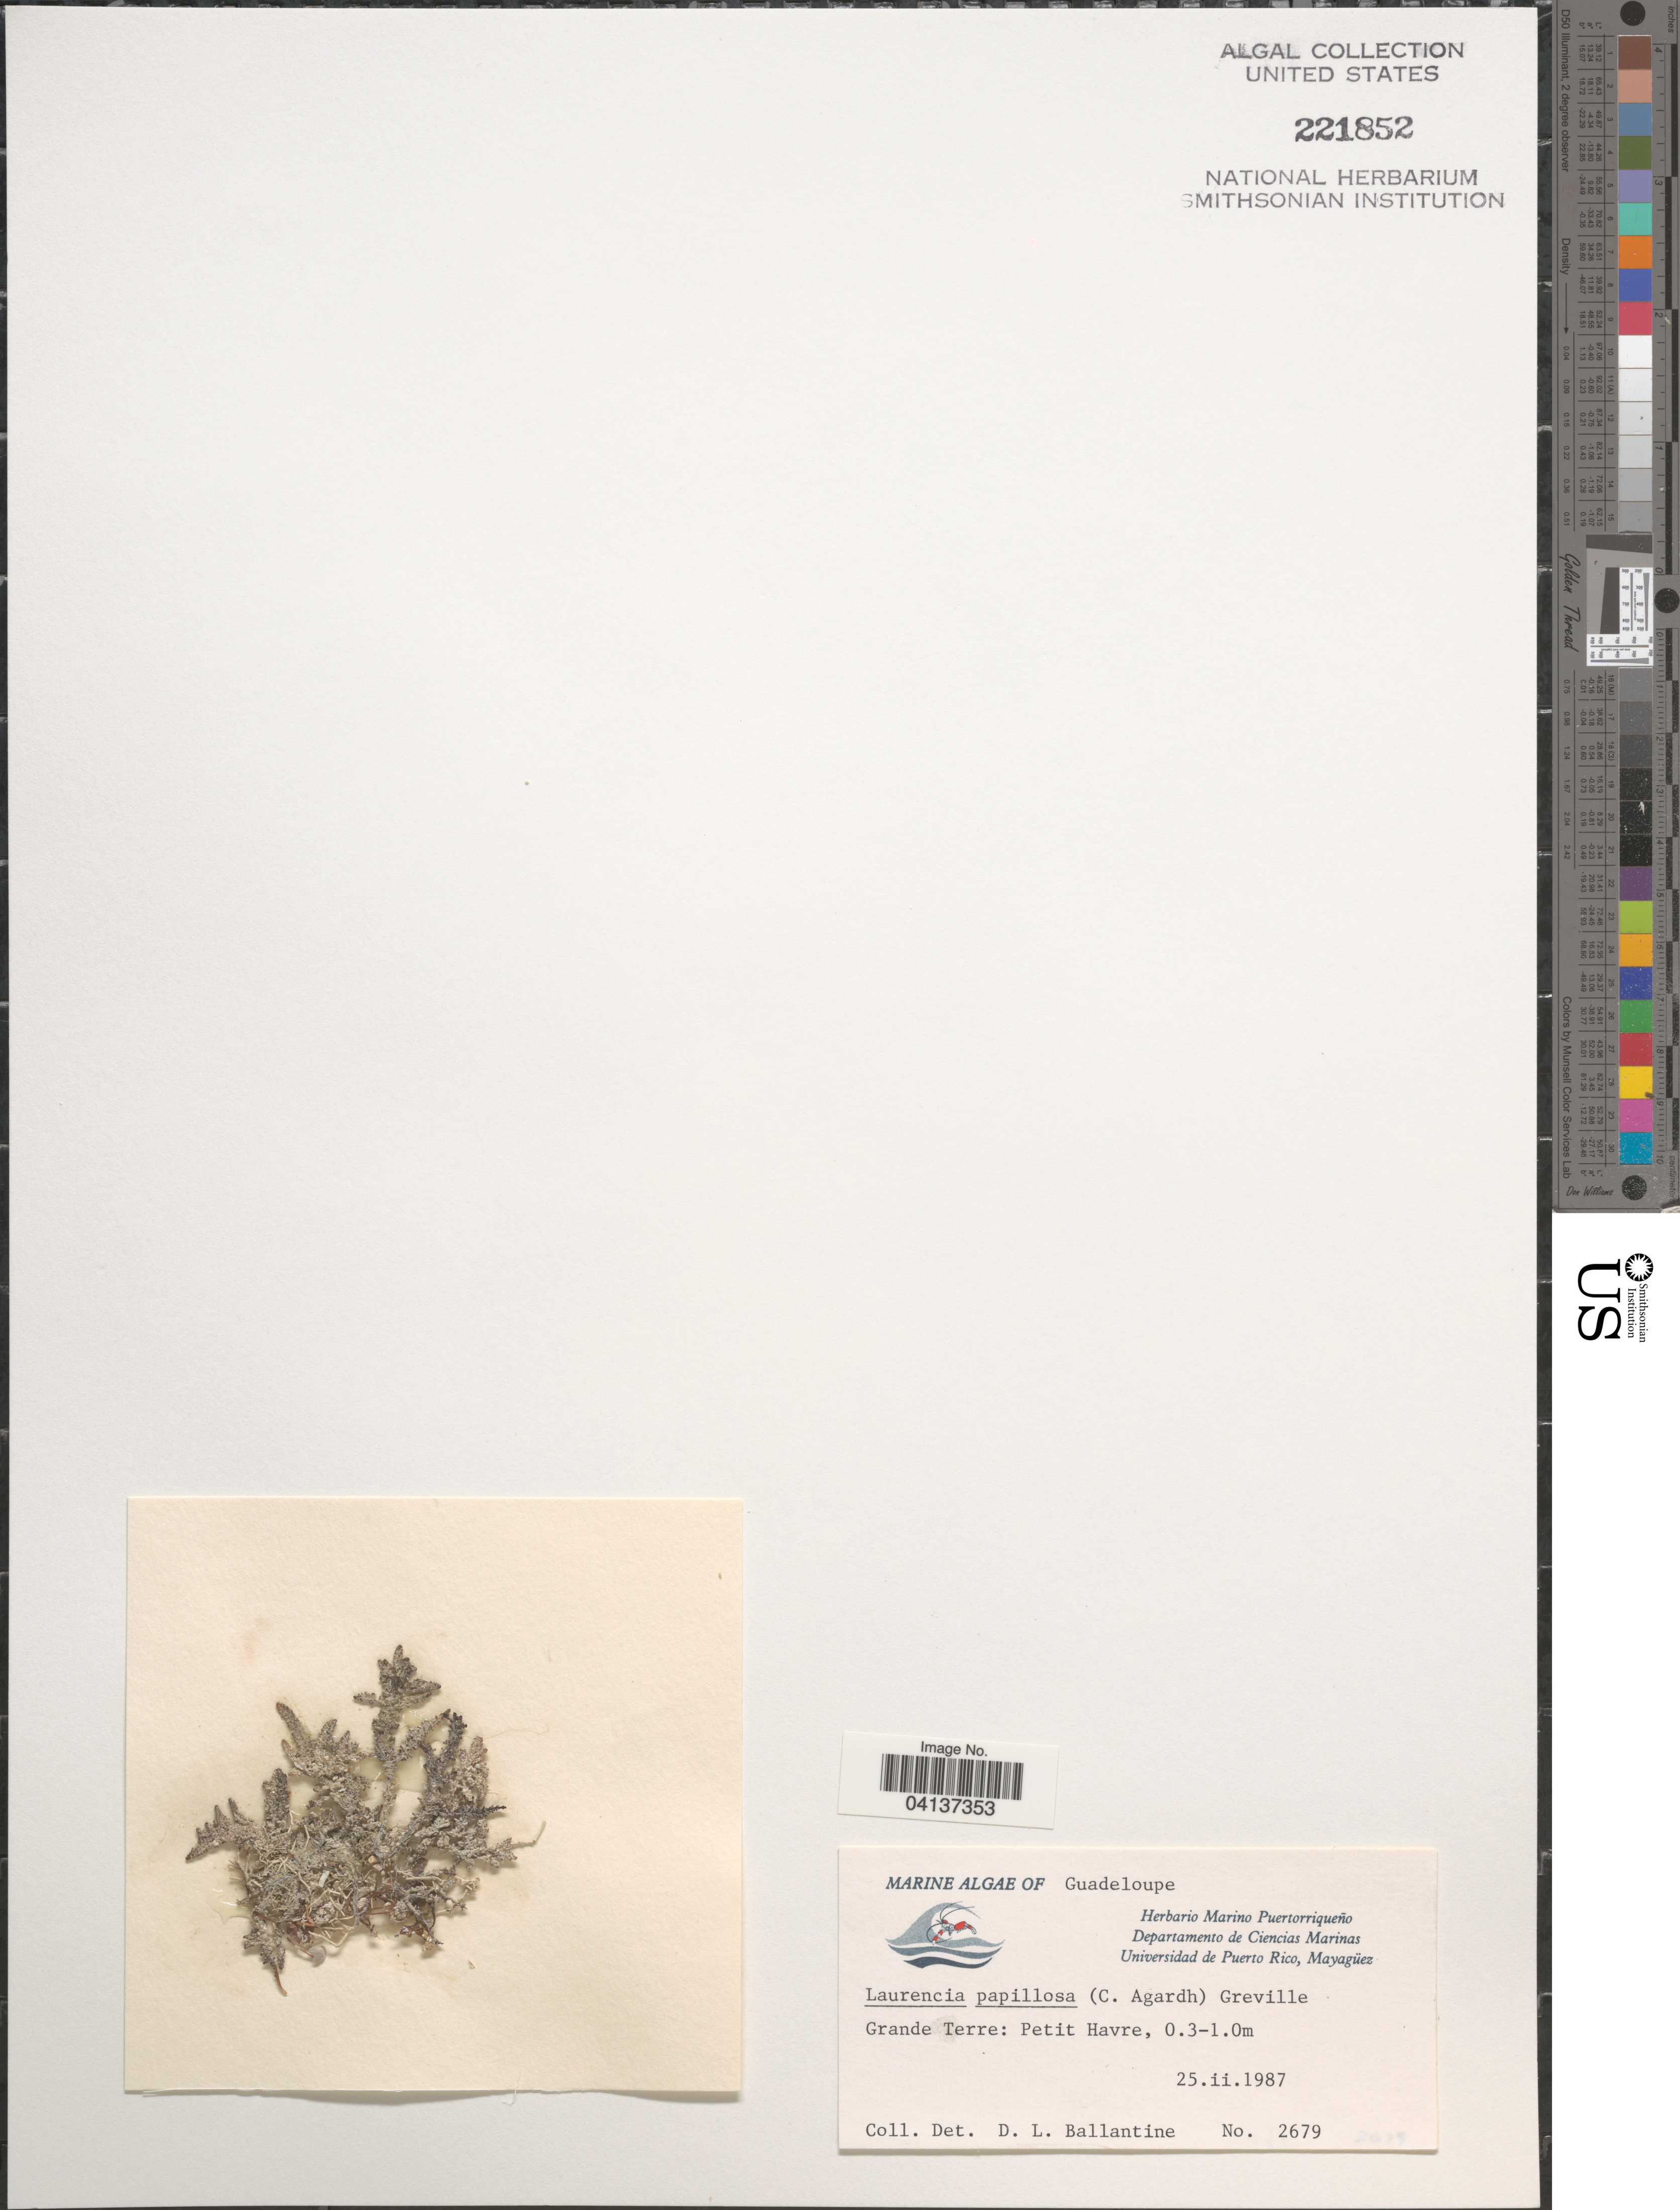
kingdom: Plantae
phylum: Rhodophyta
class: Florideophyceae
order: Ceramiales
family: Rhodomelaceae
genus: Palisada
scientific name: Palisada perforata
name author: (Bory) K.W. Nam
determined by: Algae name updating Project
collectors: D.L. Ballantine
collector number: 2679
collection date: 1987-02-25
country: Guadeloupe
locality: Grande Terre: Petit Havre.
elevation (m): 0.3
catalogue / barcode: US 221852